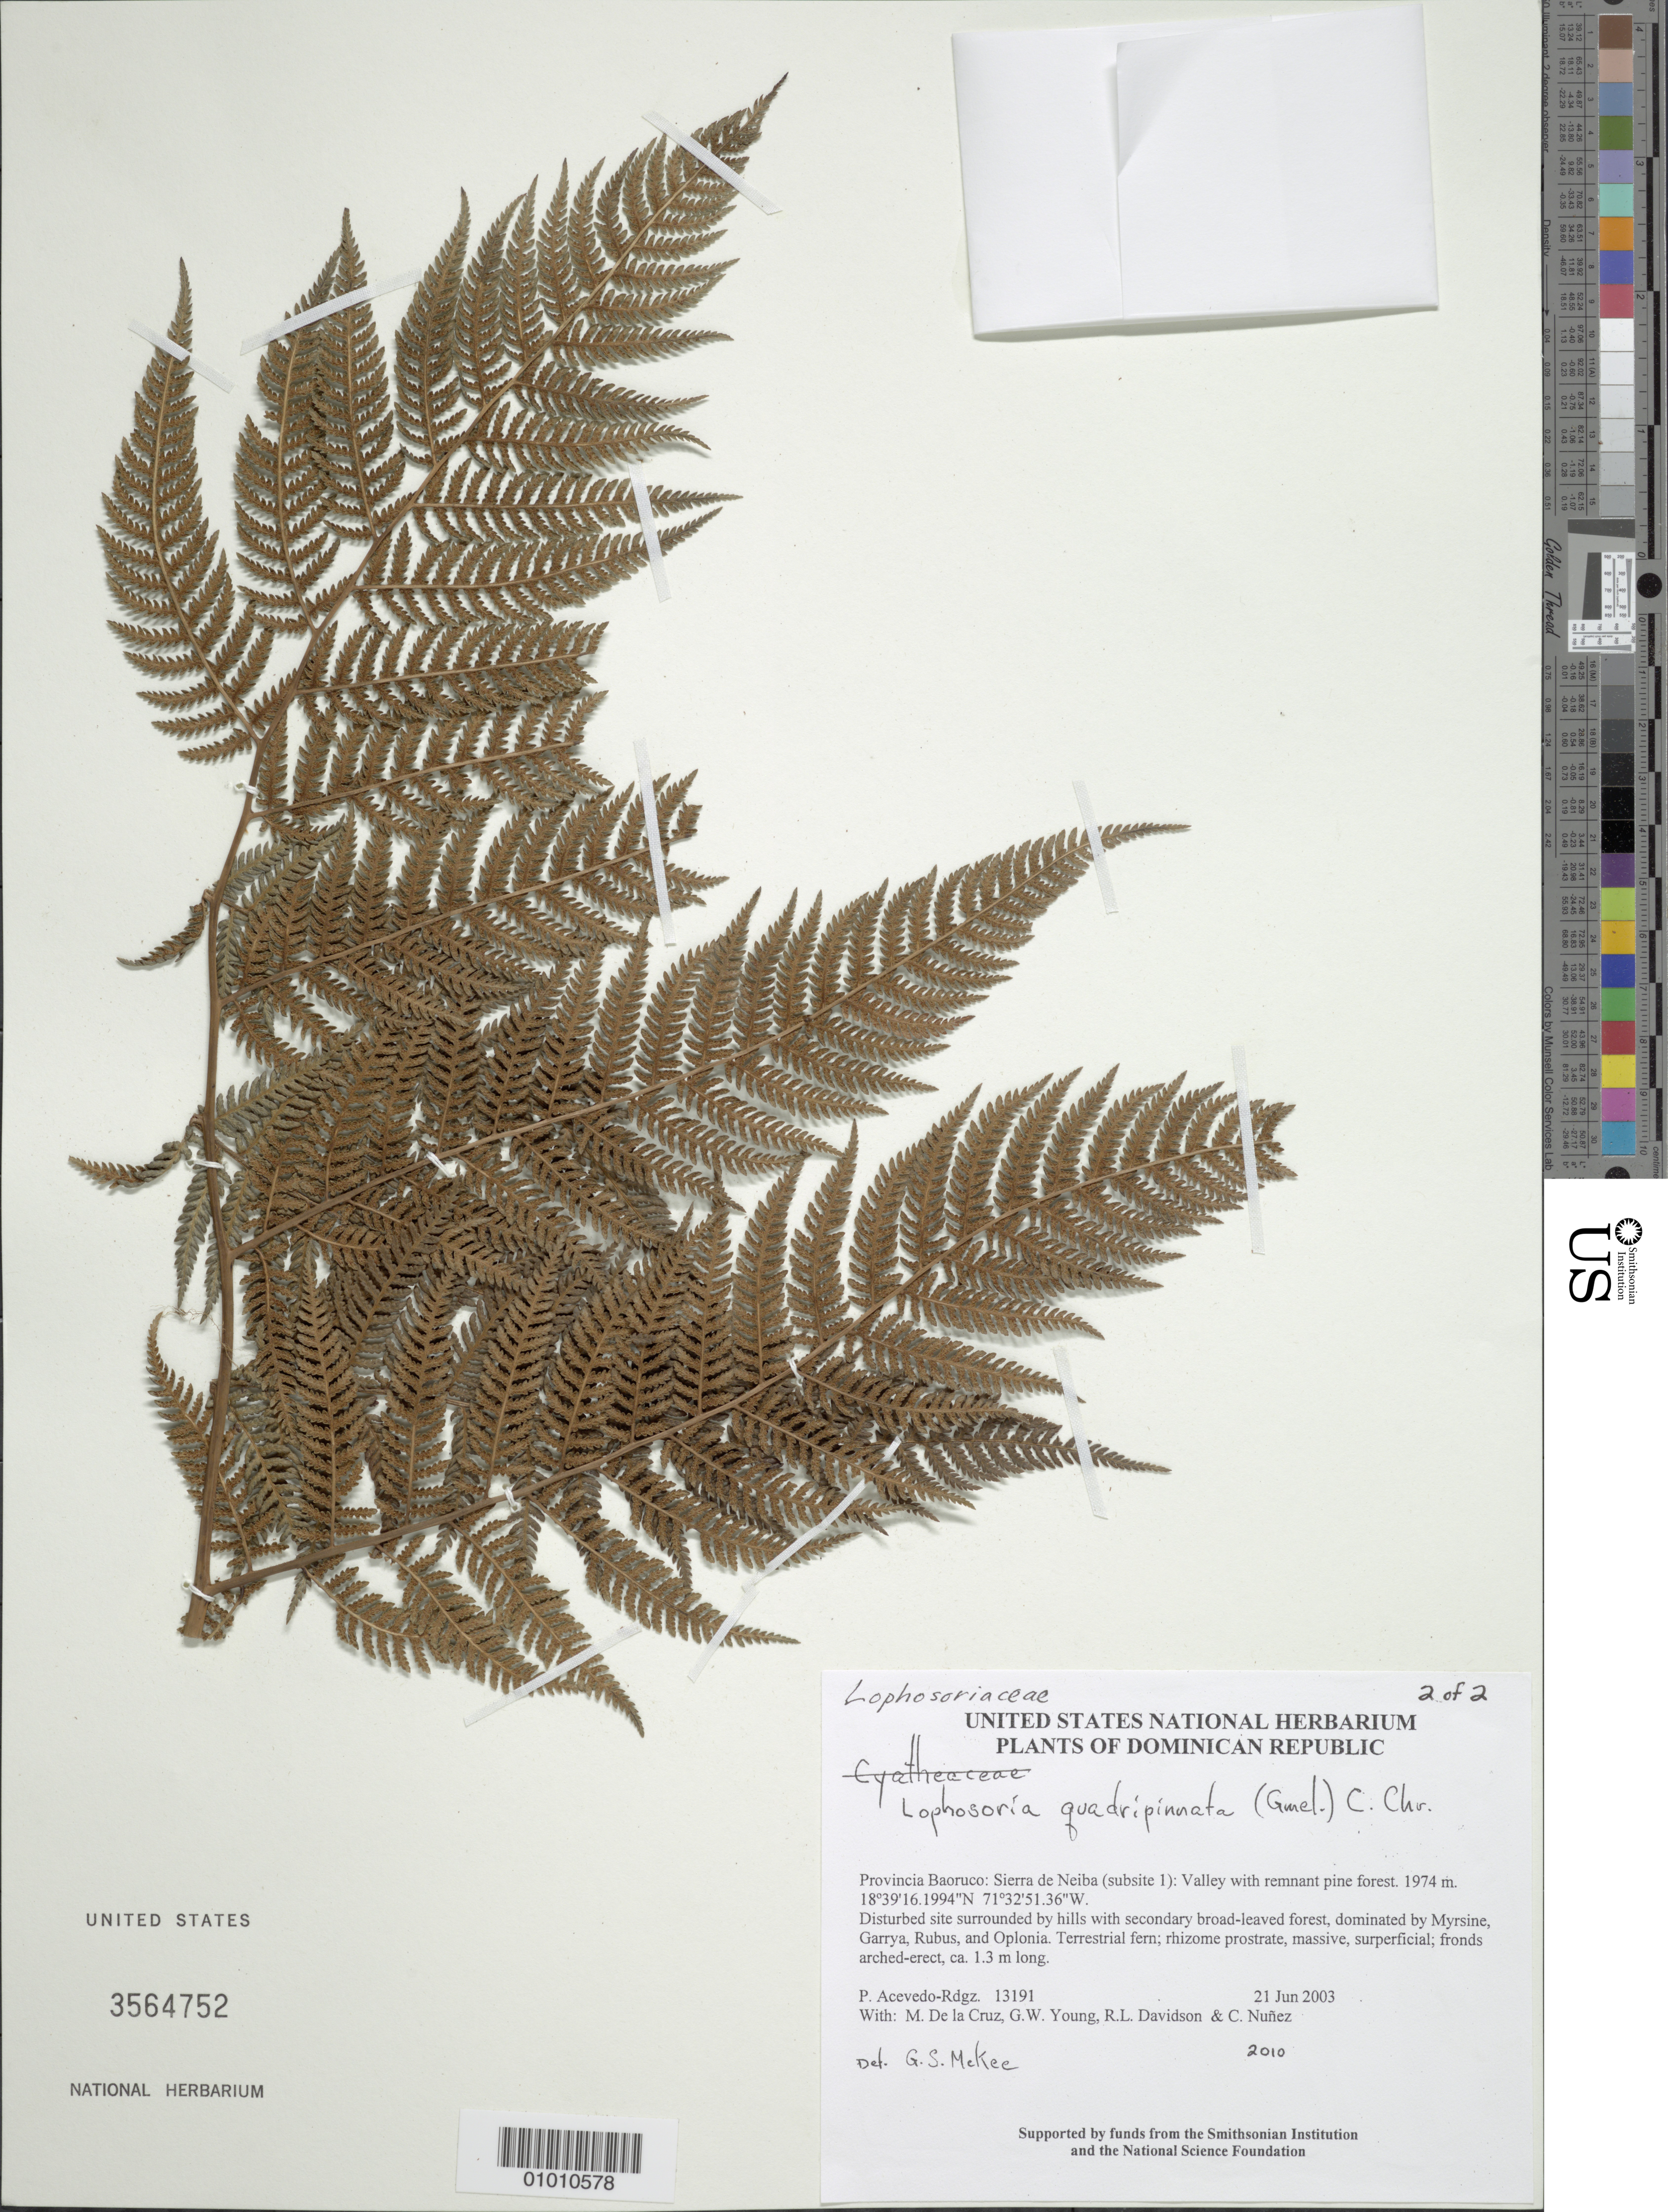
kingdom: Plantae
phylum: Tracheophyta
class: Polypodiopsida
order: Cyatheales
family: Dicksoniaceae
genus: Lophosoria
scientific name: Lophosoria quadripinnata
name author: (J.F. Gmel.) C. Chr.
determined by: McKee, G. S., (US), NMNH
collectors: P. Acevedo-Rodr., M. de la Cruz, G. Young, R. Davidson & C. Nunez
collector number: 13191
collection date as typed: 21 Jun 2003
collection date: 2003-06-21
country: Dominican Republic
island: Hispaniola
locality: Provincia Baoruco: Sierra de Neiba (subsite 1): Valley with remnant pine forest.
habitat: Disturbed site surrounded by hills with secondary broad-leaved forest, dominated by Myrsine, Garrya, Rubus, and Oplonia.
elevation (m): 1974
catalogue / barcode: US 3564752